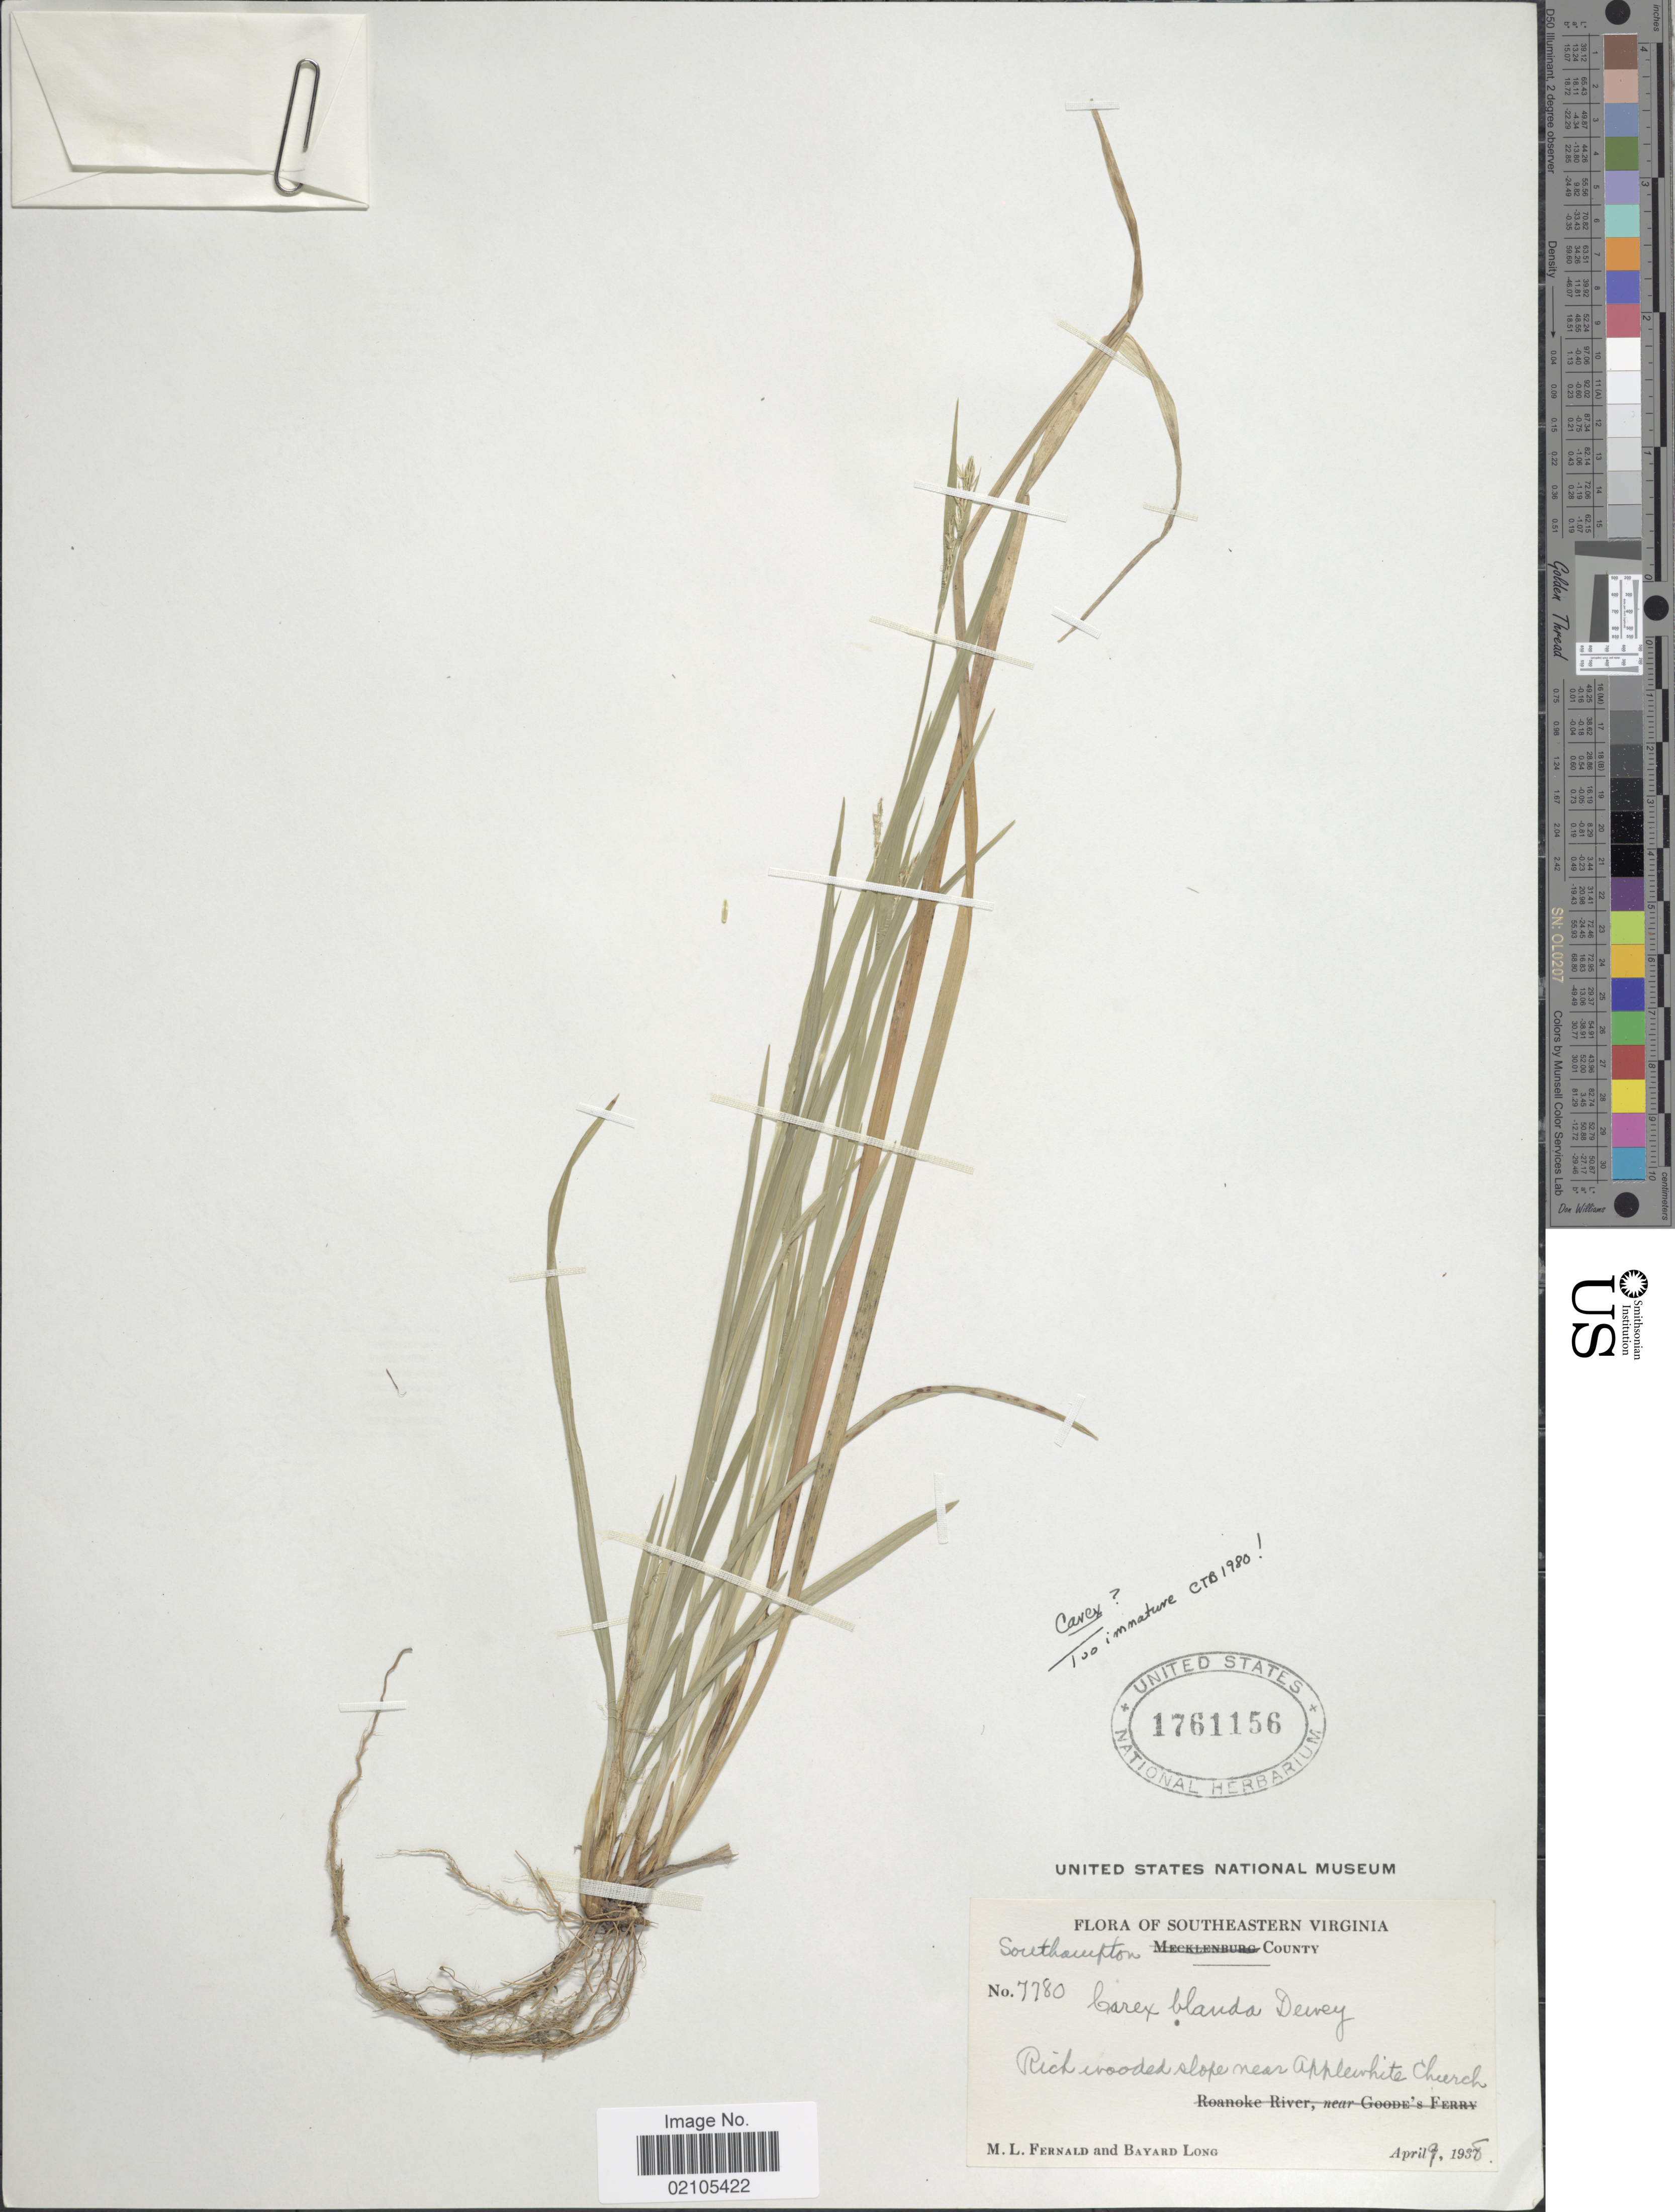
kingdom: Plantae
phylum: Tracheophyta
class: Liliopsida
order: Poales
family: Cyperaceae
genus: Carex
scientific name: Carex blanda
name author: Dewey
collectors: M. L. Fernald & B. Long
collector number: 7780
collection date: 1938-04-09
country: United States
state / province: Virginia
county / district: Southampton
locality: Southeastern Virginia. Southampton County. Rich wooded slope near Applewhite Church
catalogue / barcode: US 1761156